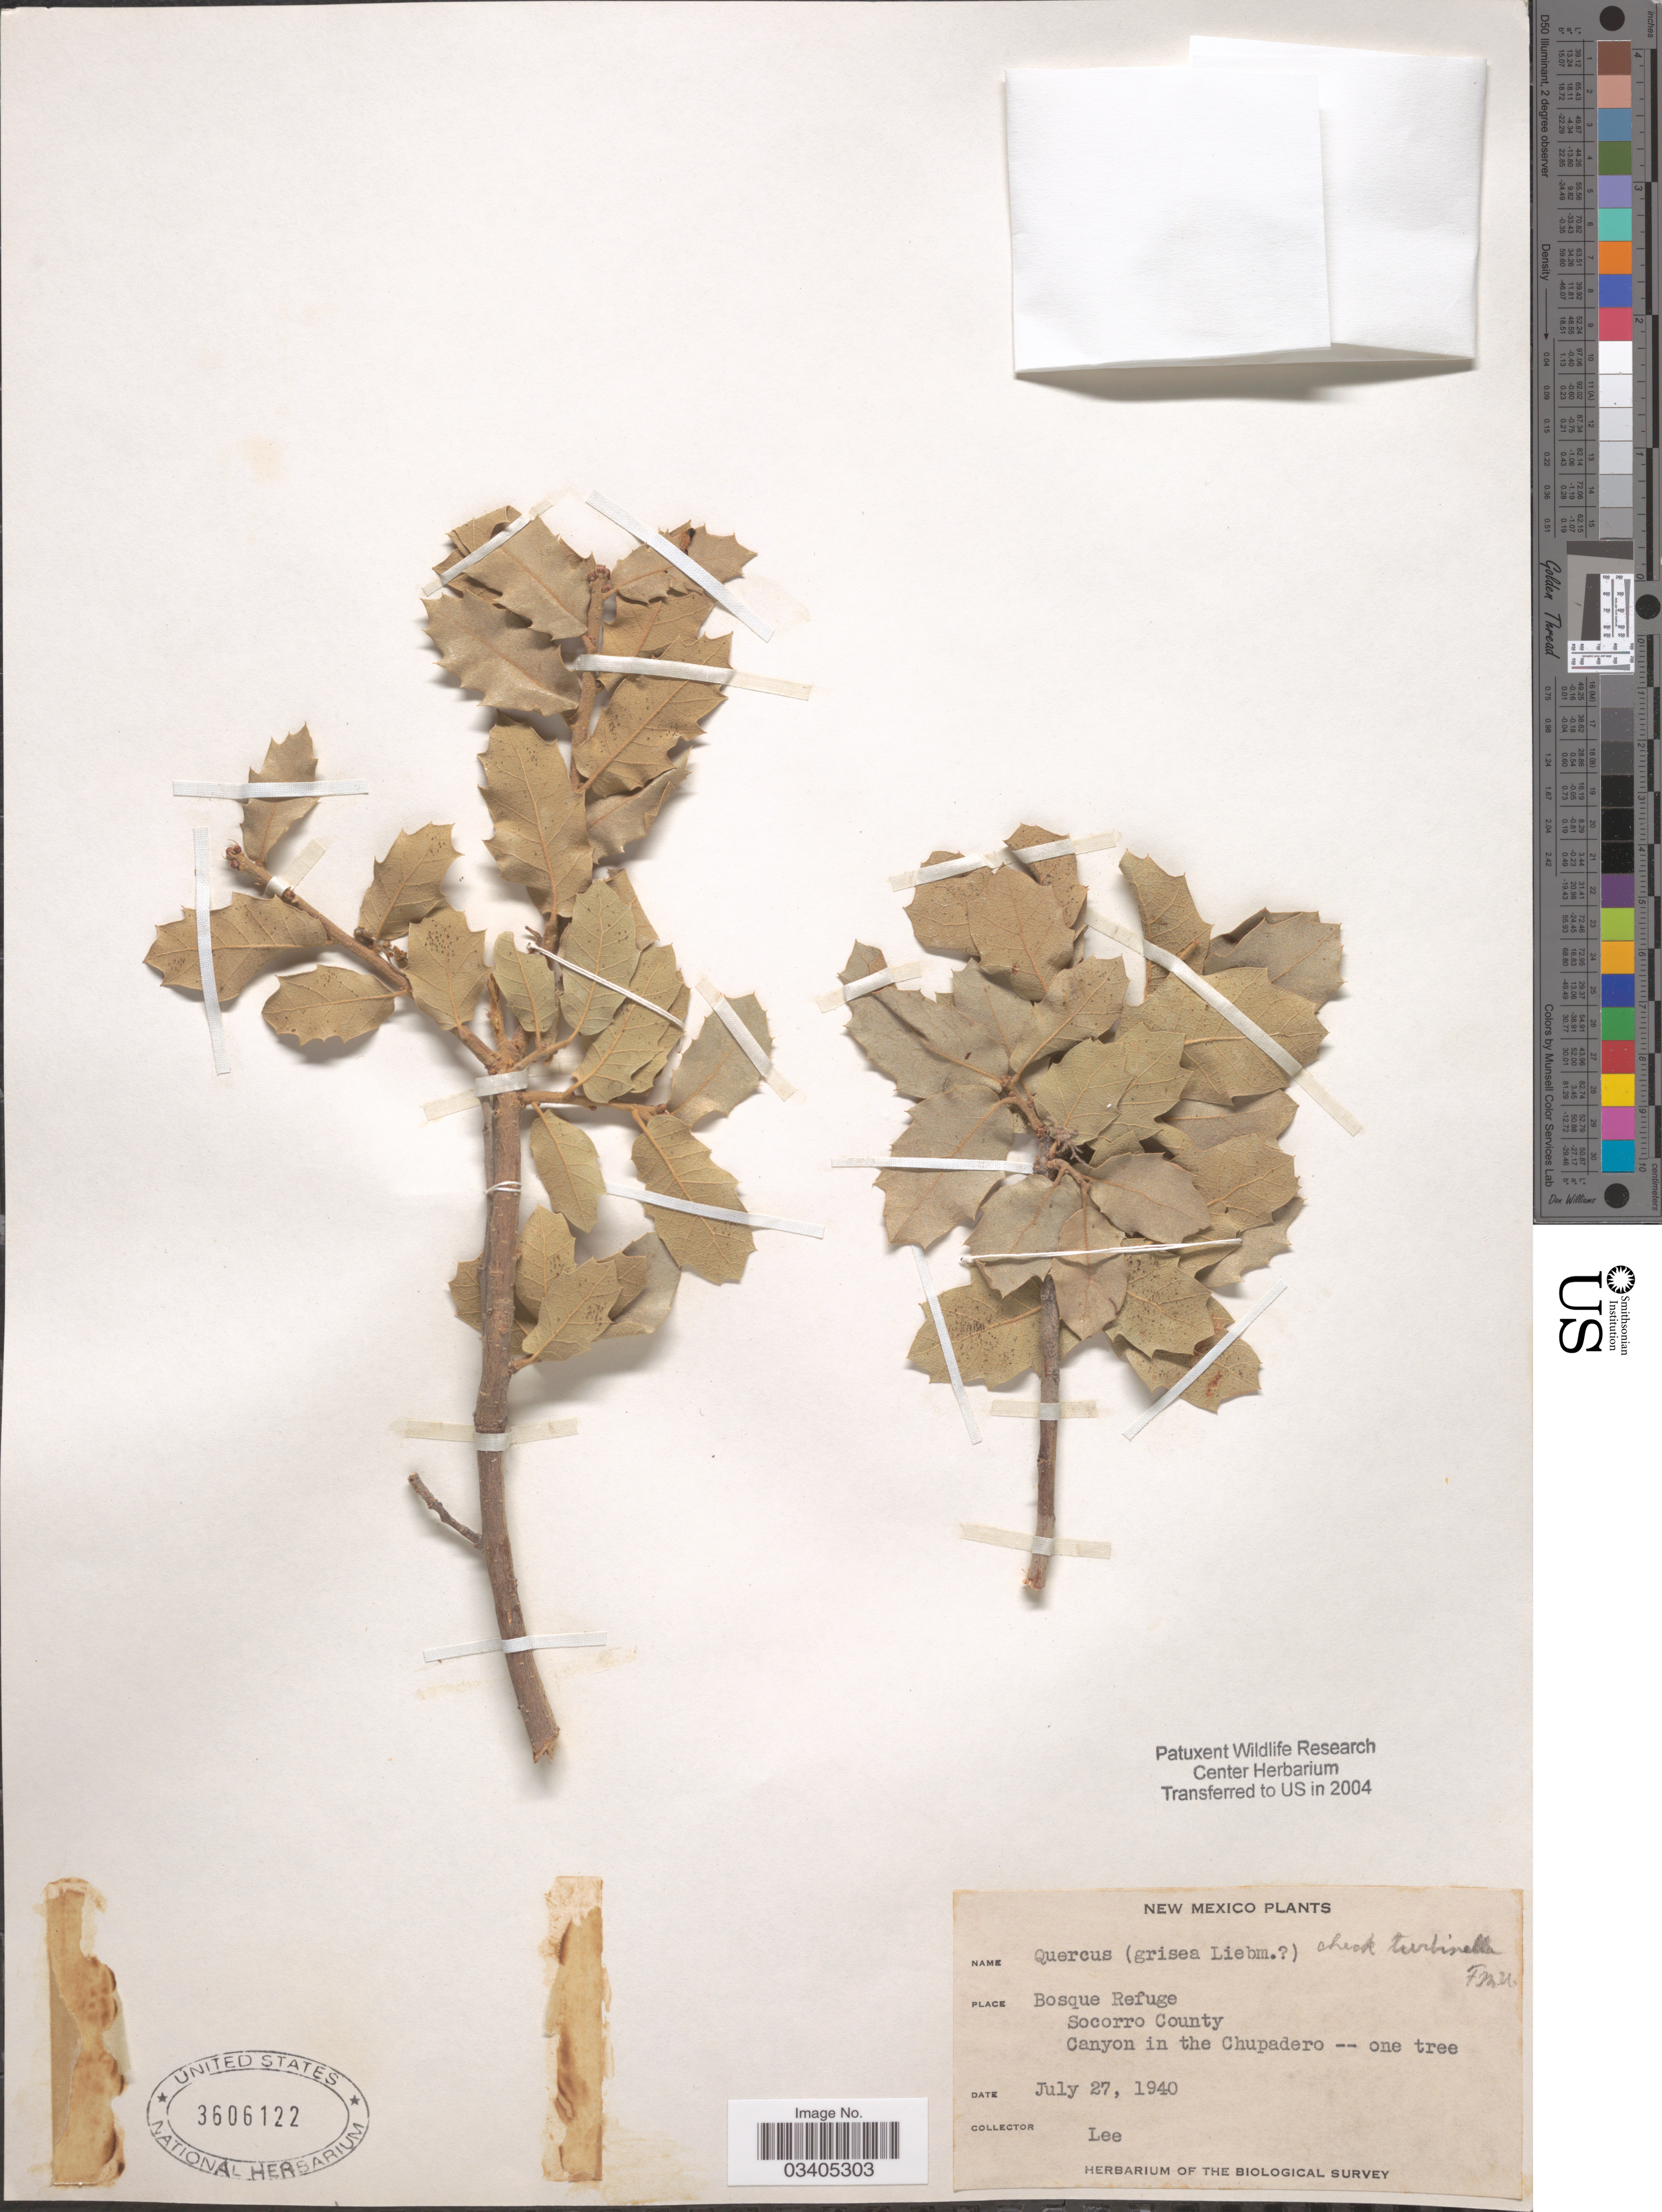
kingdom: Plantae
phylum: Tracheophyta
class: Magnoliopsida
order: Fagales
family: Fagaceae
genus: Quercus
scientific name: Quercus grisea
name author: Liebm.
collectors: -. Lee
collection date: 1940-07-27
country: United States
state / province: New Mexico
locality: Bosque Refuge. Socorro County. Canyon in the Chupadero.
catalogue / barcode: US 3606122